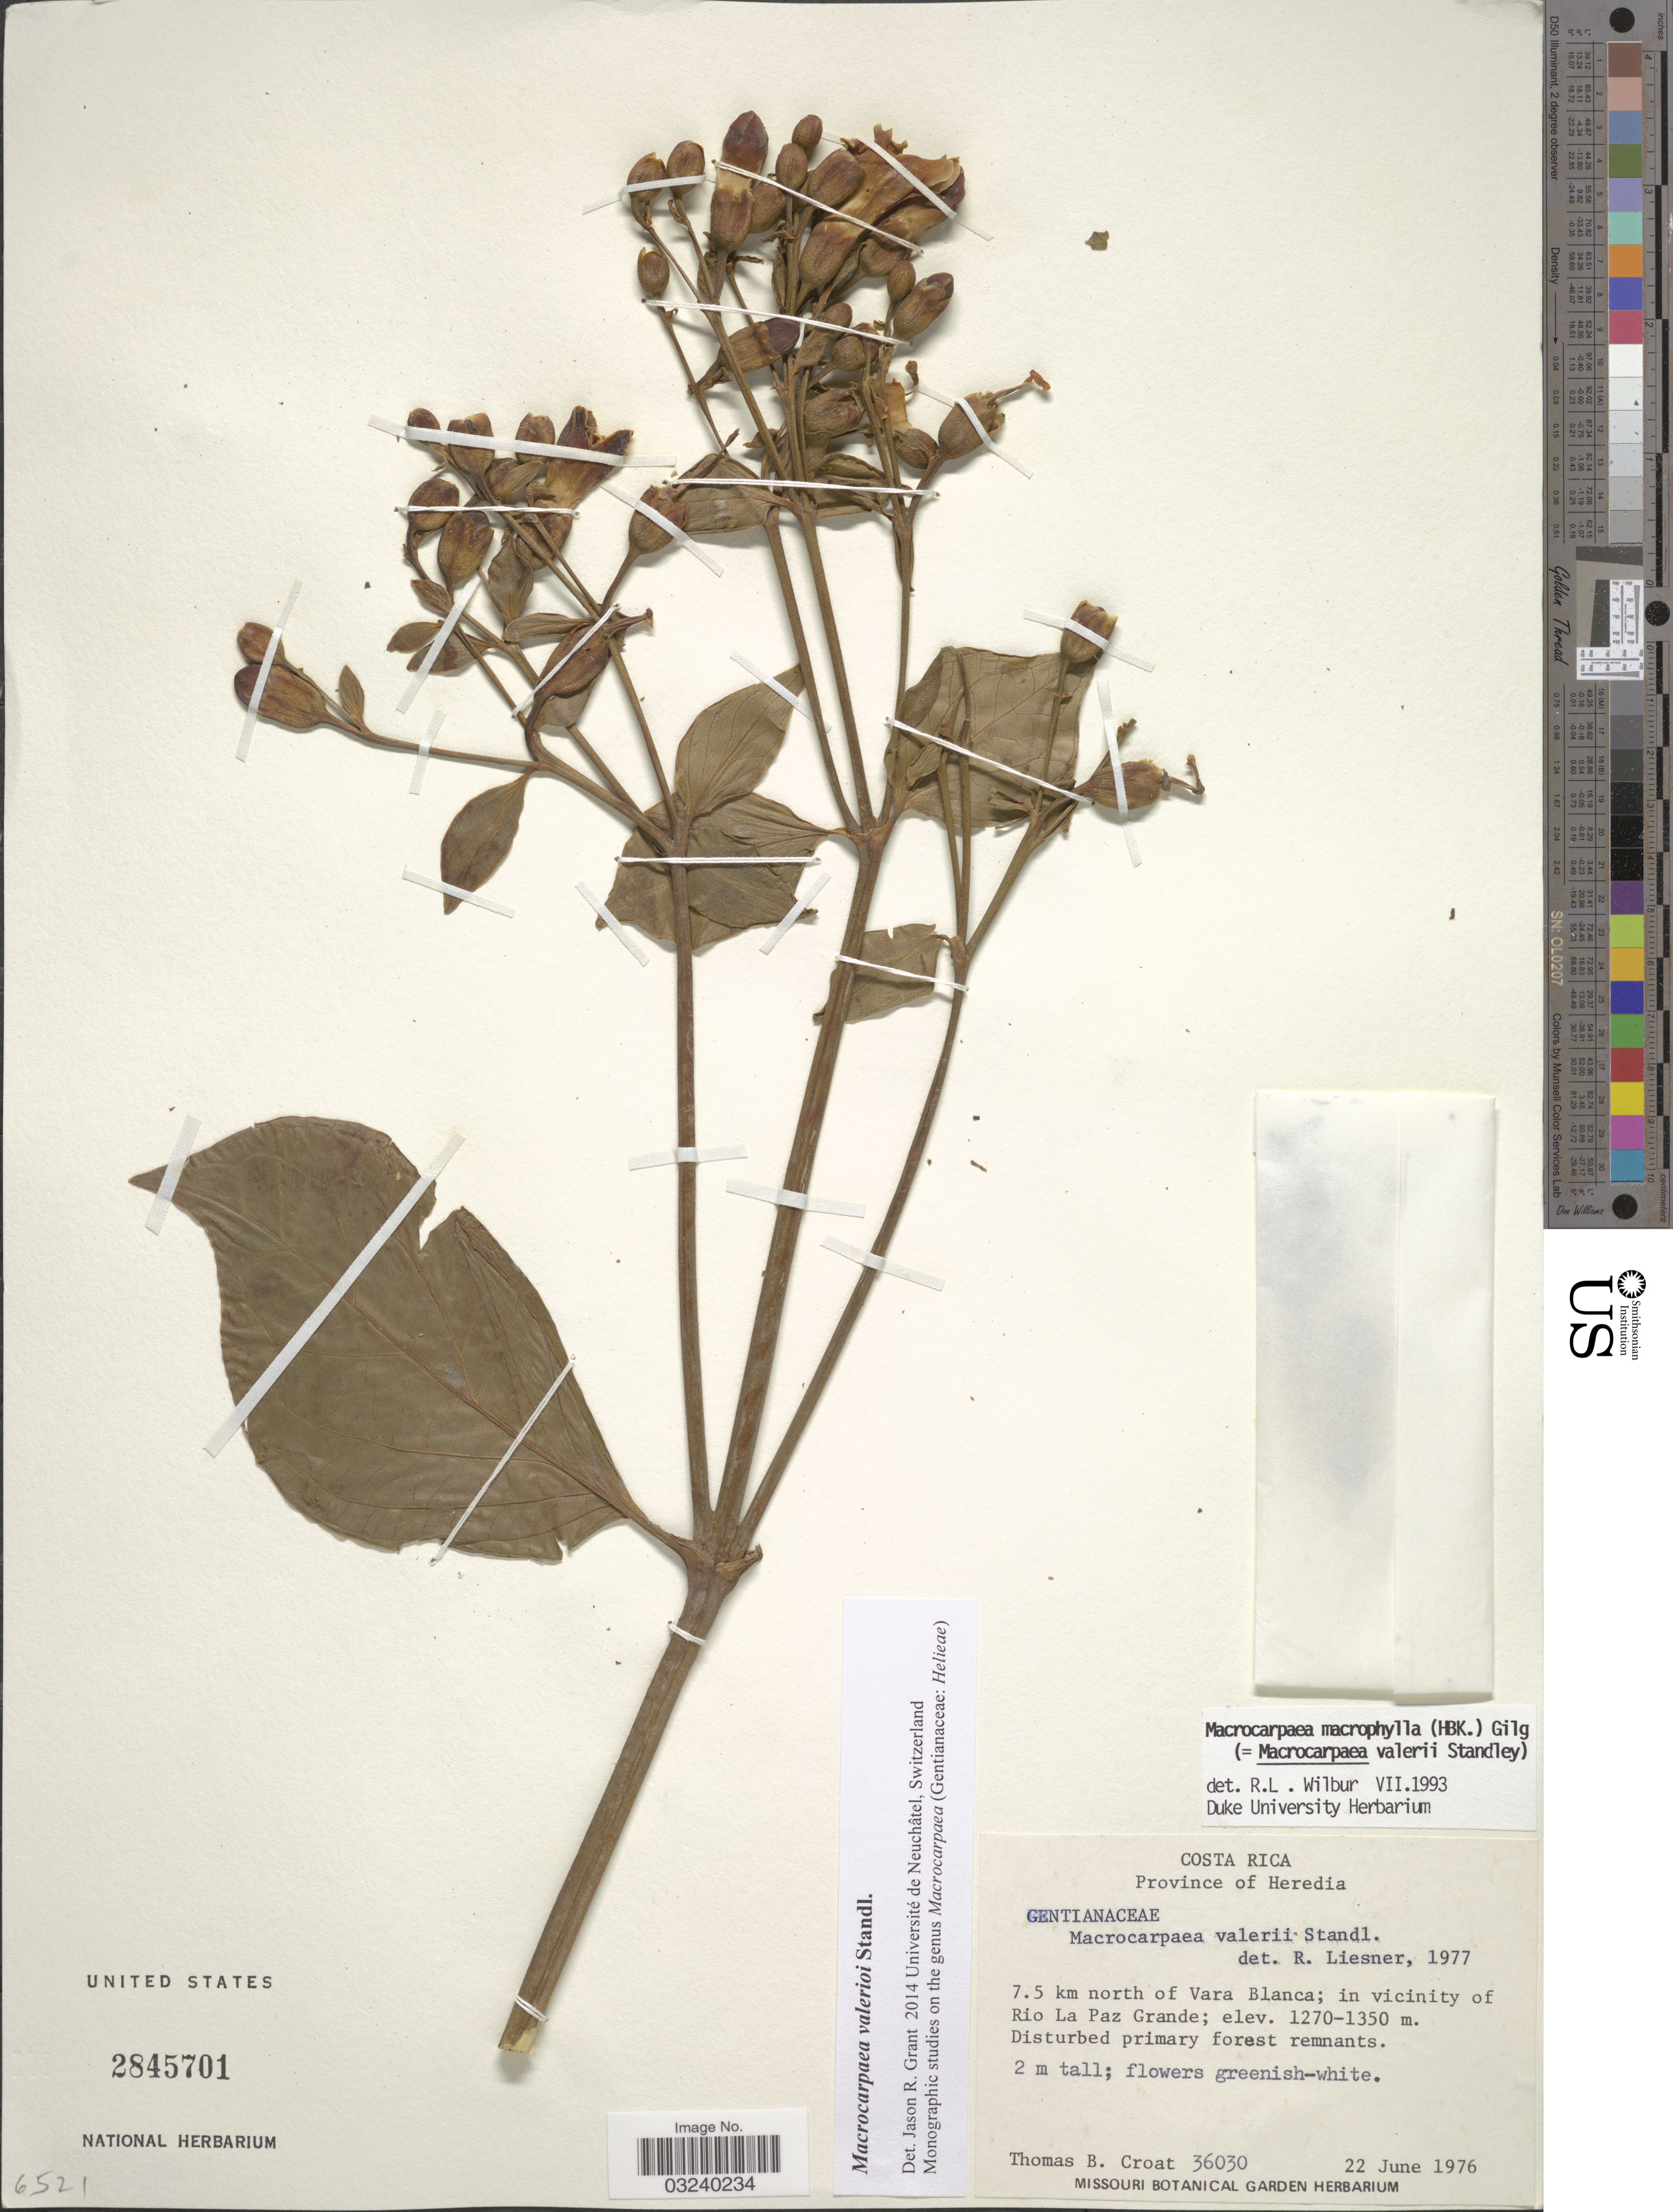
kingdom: Plantae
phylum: Tracheophyta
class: Magnoliopsida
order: Gentianales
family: Gentianaceae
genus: Macrocarpaea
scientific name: Macrocarpaea valerii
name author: Standl.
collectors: T. B. Croat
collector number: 36030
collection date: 1976-06-22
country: Costa Rica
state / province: Heredia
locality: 7.5 km north of Vara Blanca; in vicinity of Rio La Paz Grande.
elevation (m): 1270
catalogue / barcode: US 2845701